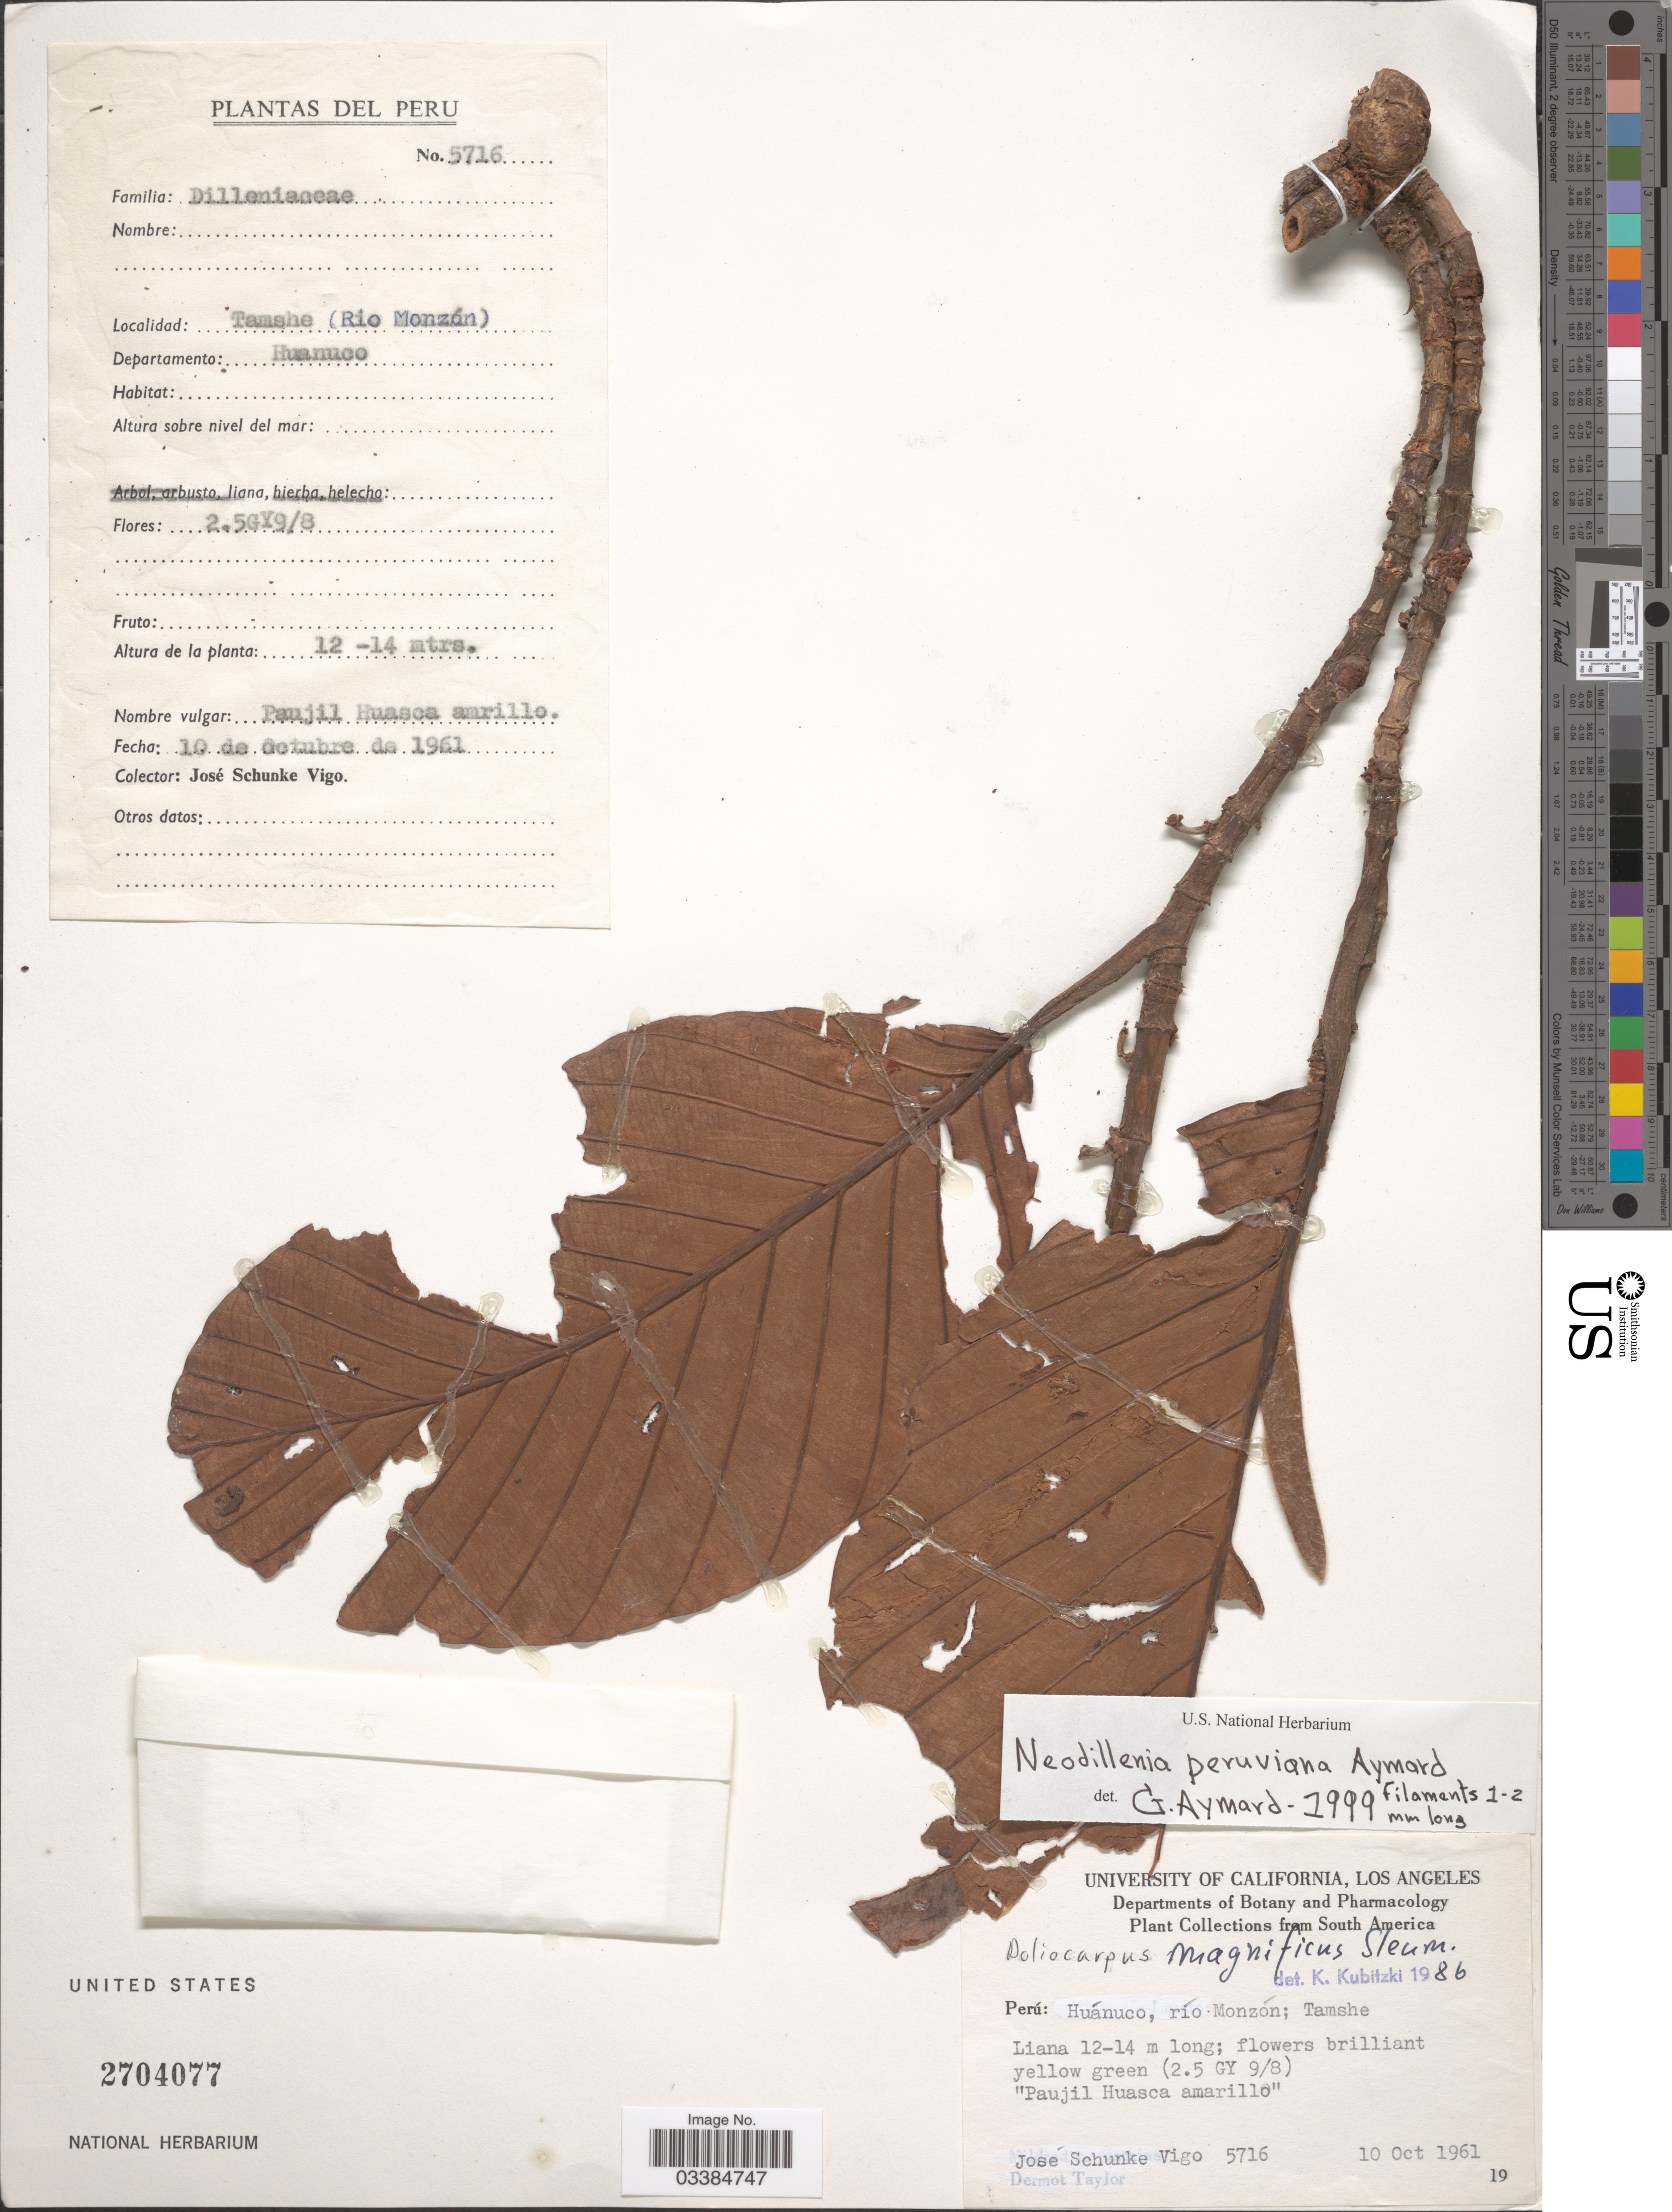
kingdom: Plantae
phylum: Tracheophyta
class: Magnoliopsida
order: Dilleniales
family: Dilleniaceae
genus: Neodillenia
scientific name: Neodillenia peruviana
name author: Aymard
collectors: J. Schunke Vigo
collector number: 5716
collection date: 1961-10-10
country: Peru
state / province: Huánuco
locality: Río Monzón; Tamshe.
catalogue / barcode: US 2704077